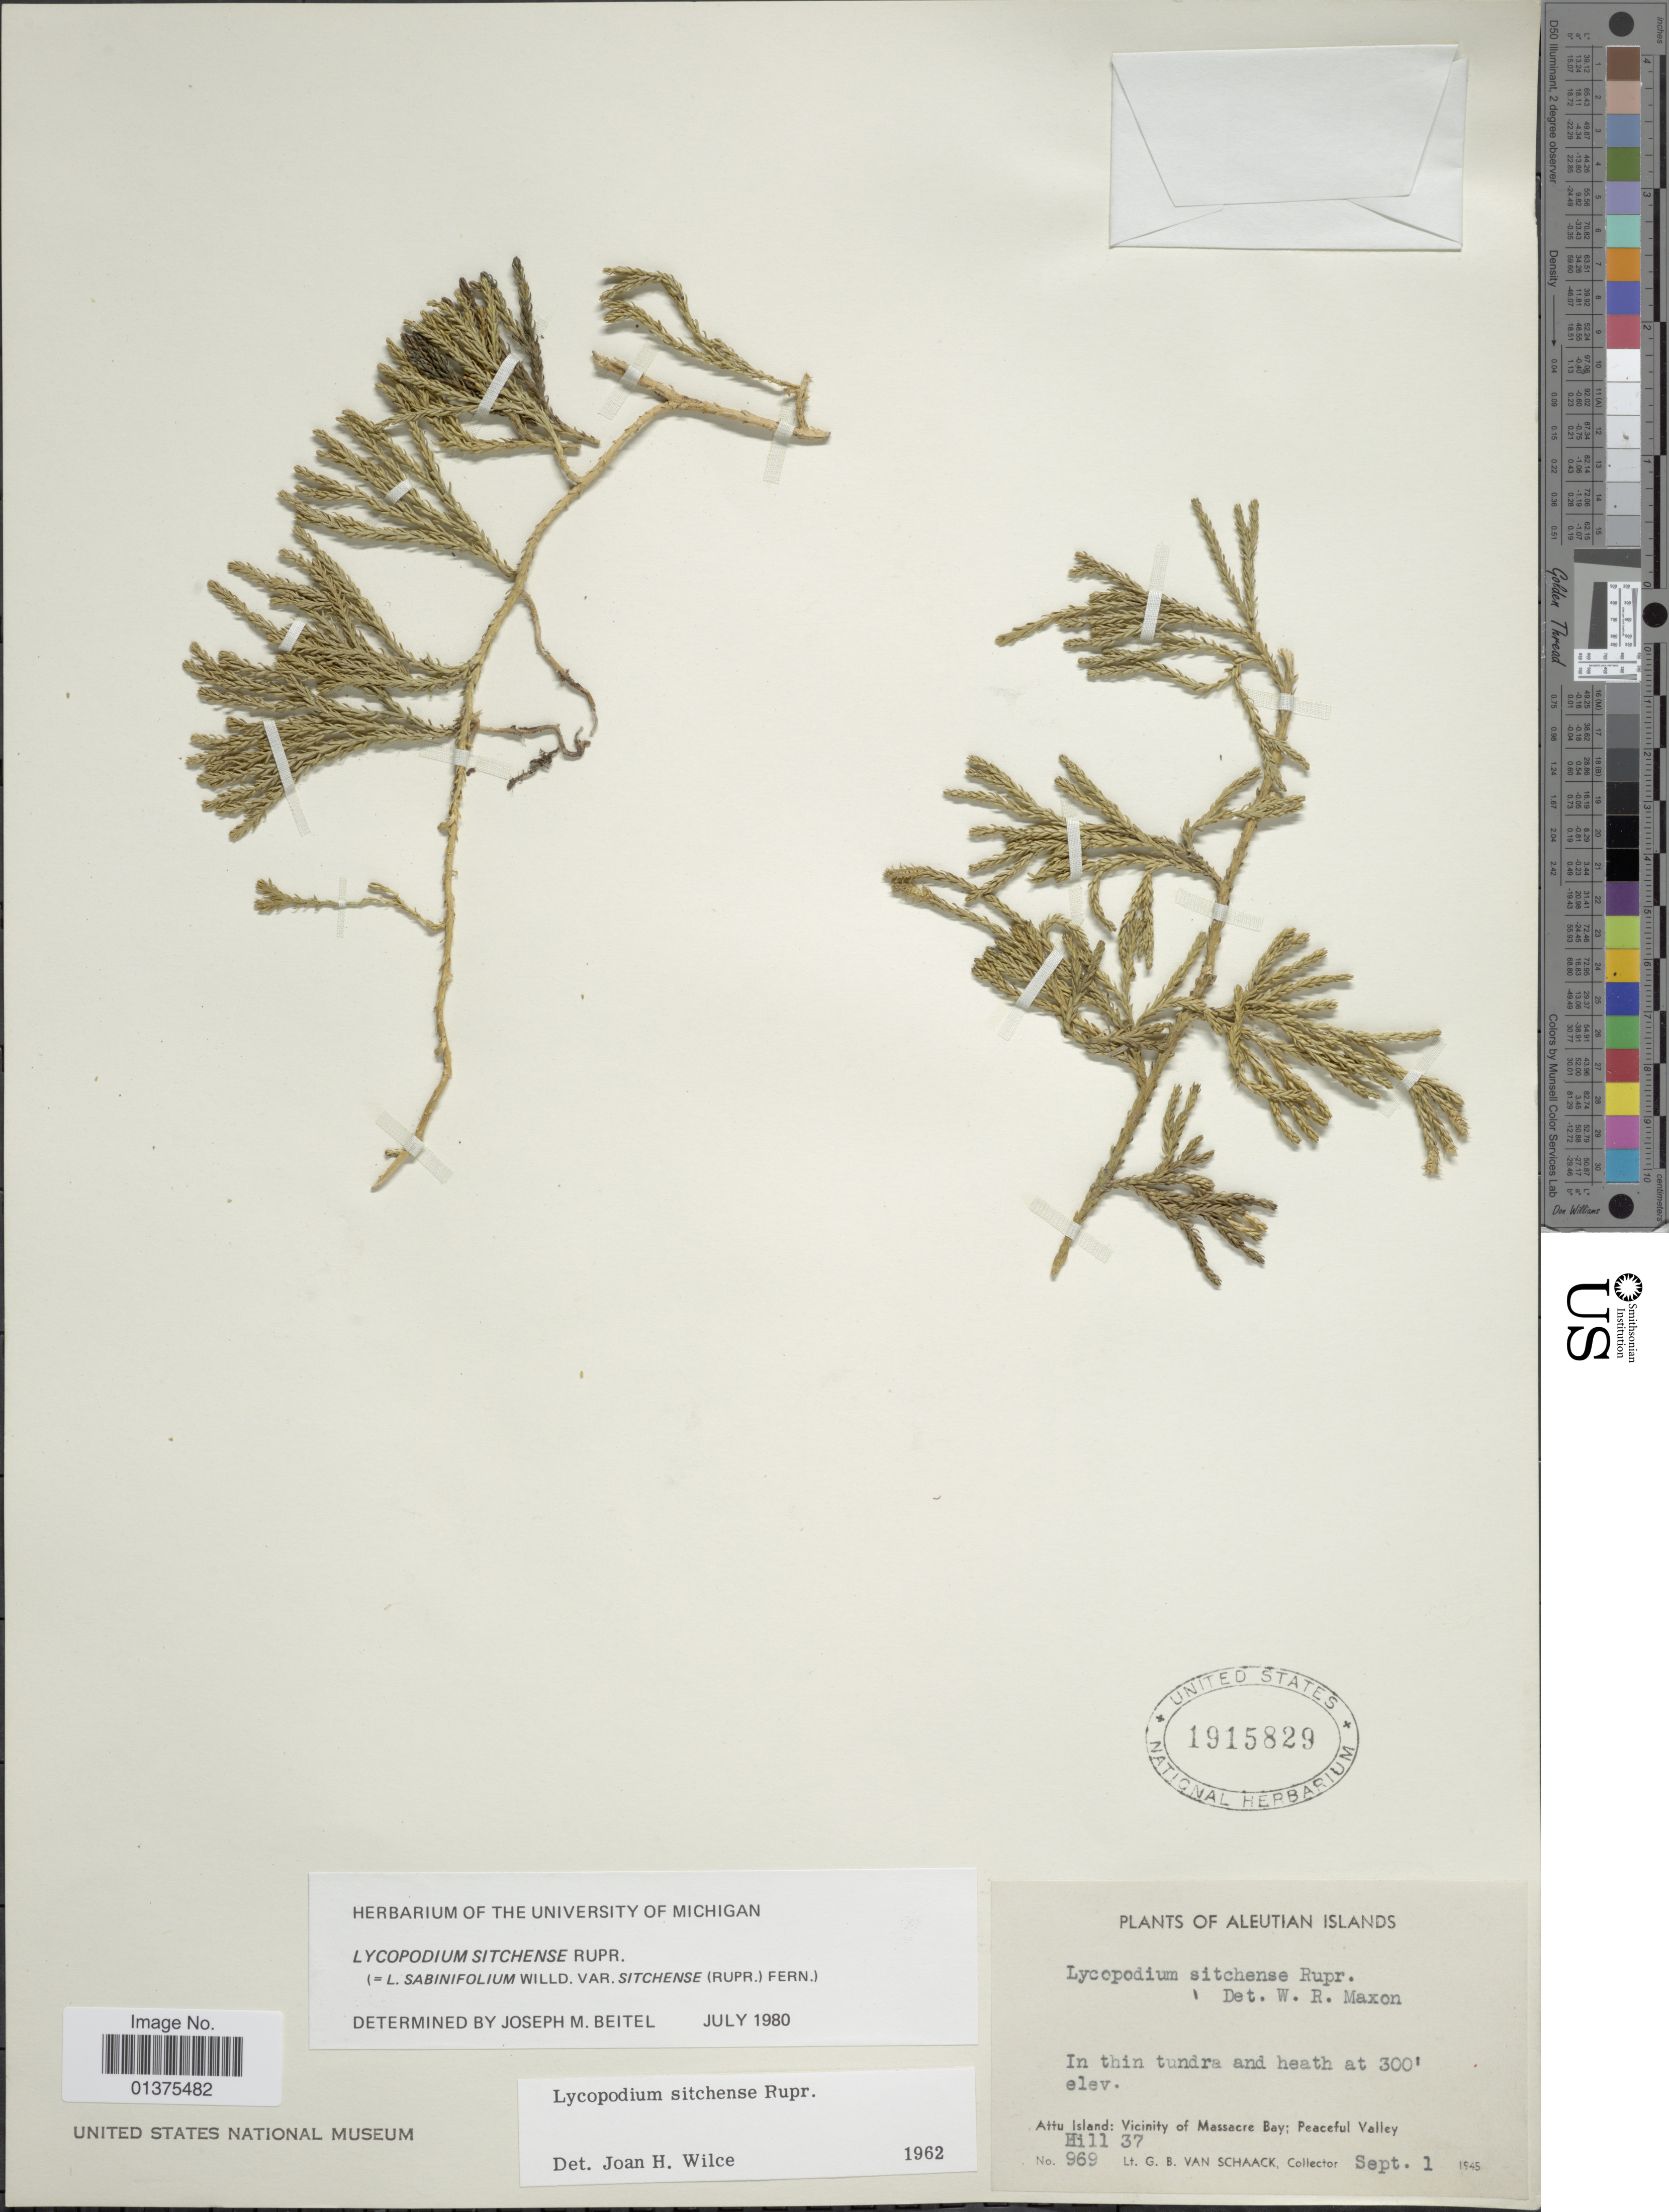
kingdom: Plantae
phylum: Tracheophyta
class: Lycopodiopsida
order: Lycopodiales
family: Lycopodiaceae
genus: Diphasiastrum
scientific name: Diphasiastrum sitchense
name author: (Rupr.) Holub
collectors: G. Van Schaak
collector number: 969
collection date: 1945-09-01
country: United States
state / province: Alaska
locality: Aleutian Island, Attu Island: Vicinity of Massacre Bay: Peaceful Valley Hill 37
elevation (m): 91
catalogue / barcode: US 1915829